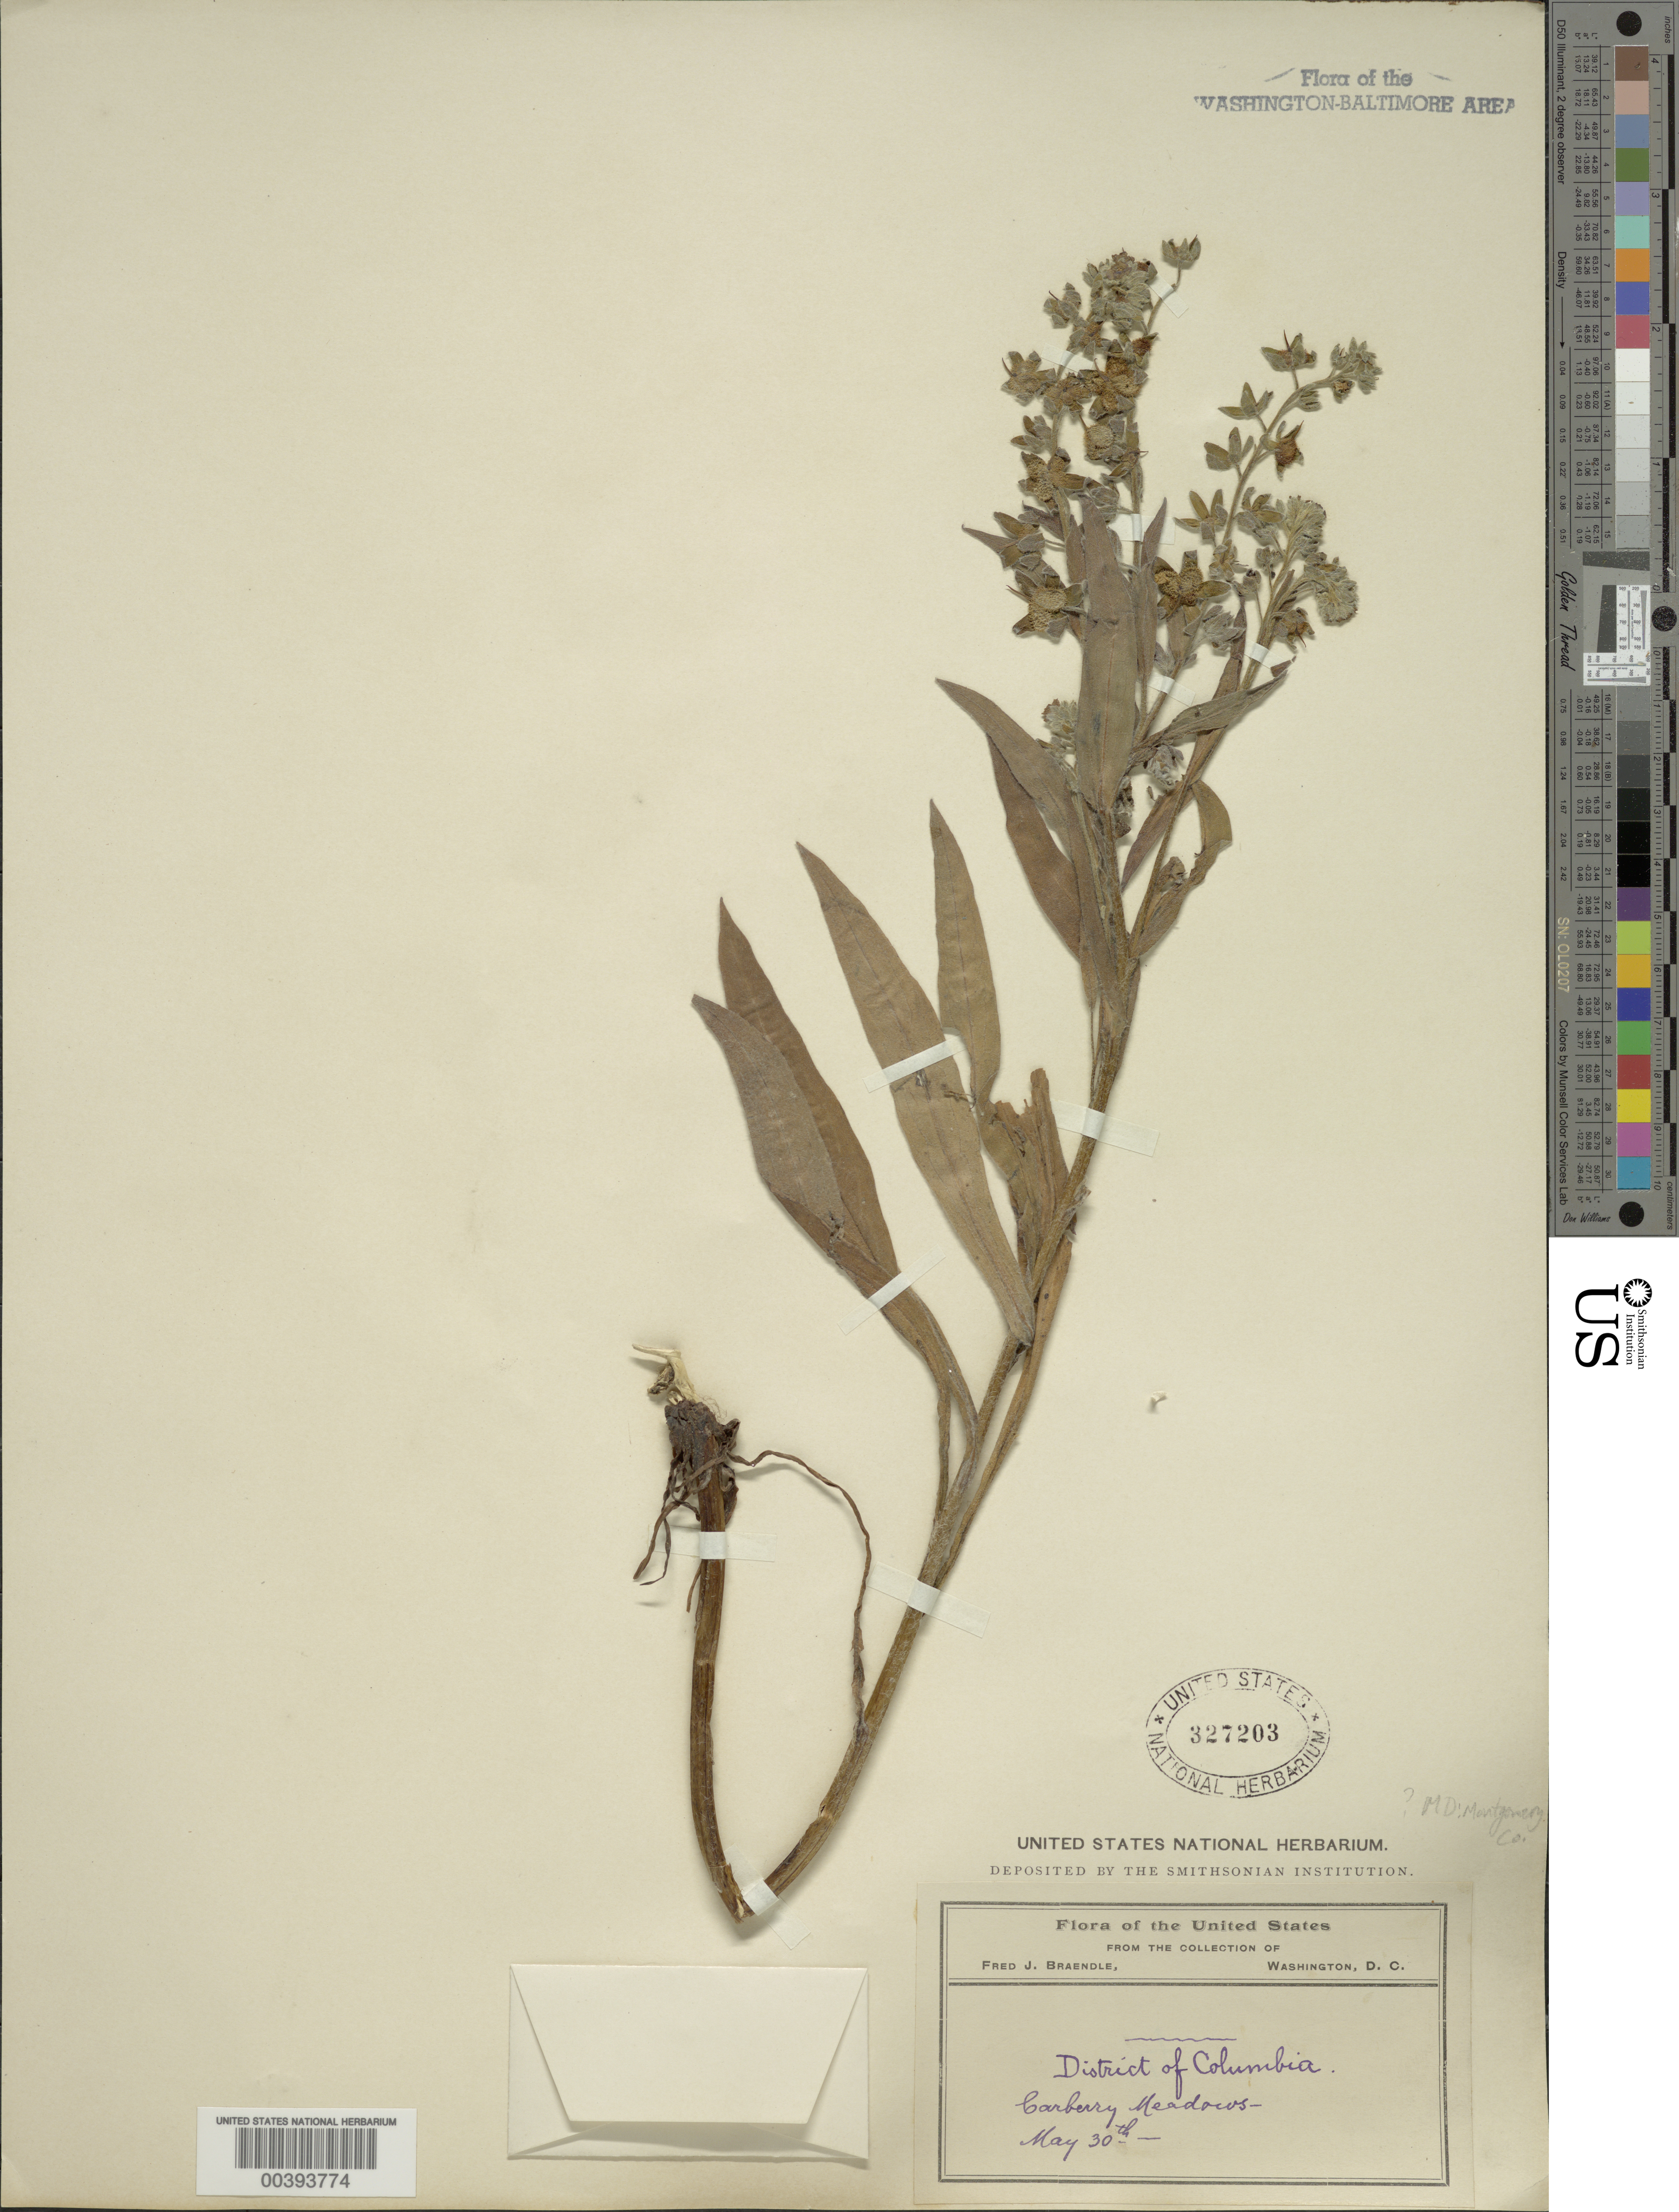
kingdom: Plantae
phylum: Tracheophyta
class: Magnoliopsida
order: Boraginales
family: Boraginaceae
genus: Cynoglossum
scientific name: Cynoglossum officinale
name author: L.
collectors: F. Braendle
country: United States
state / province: Maryland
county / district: Montgomery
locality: Carberry meadows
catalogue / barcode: US 327203